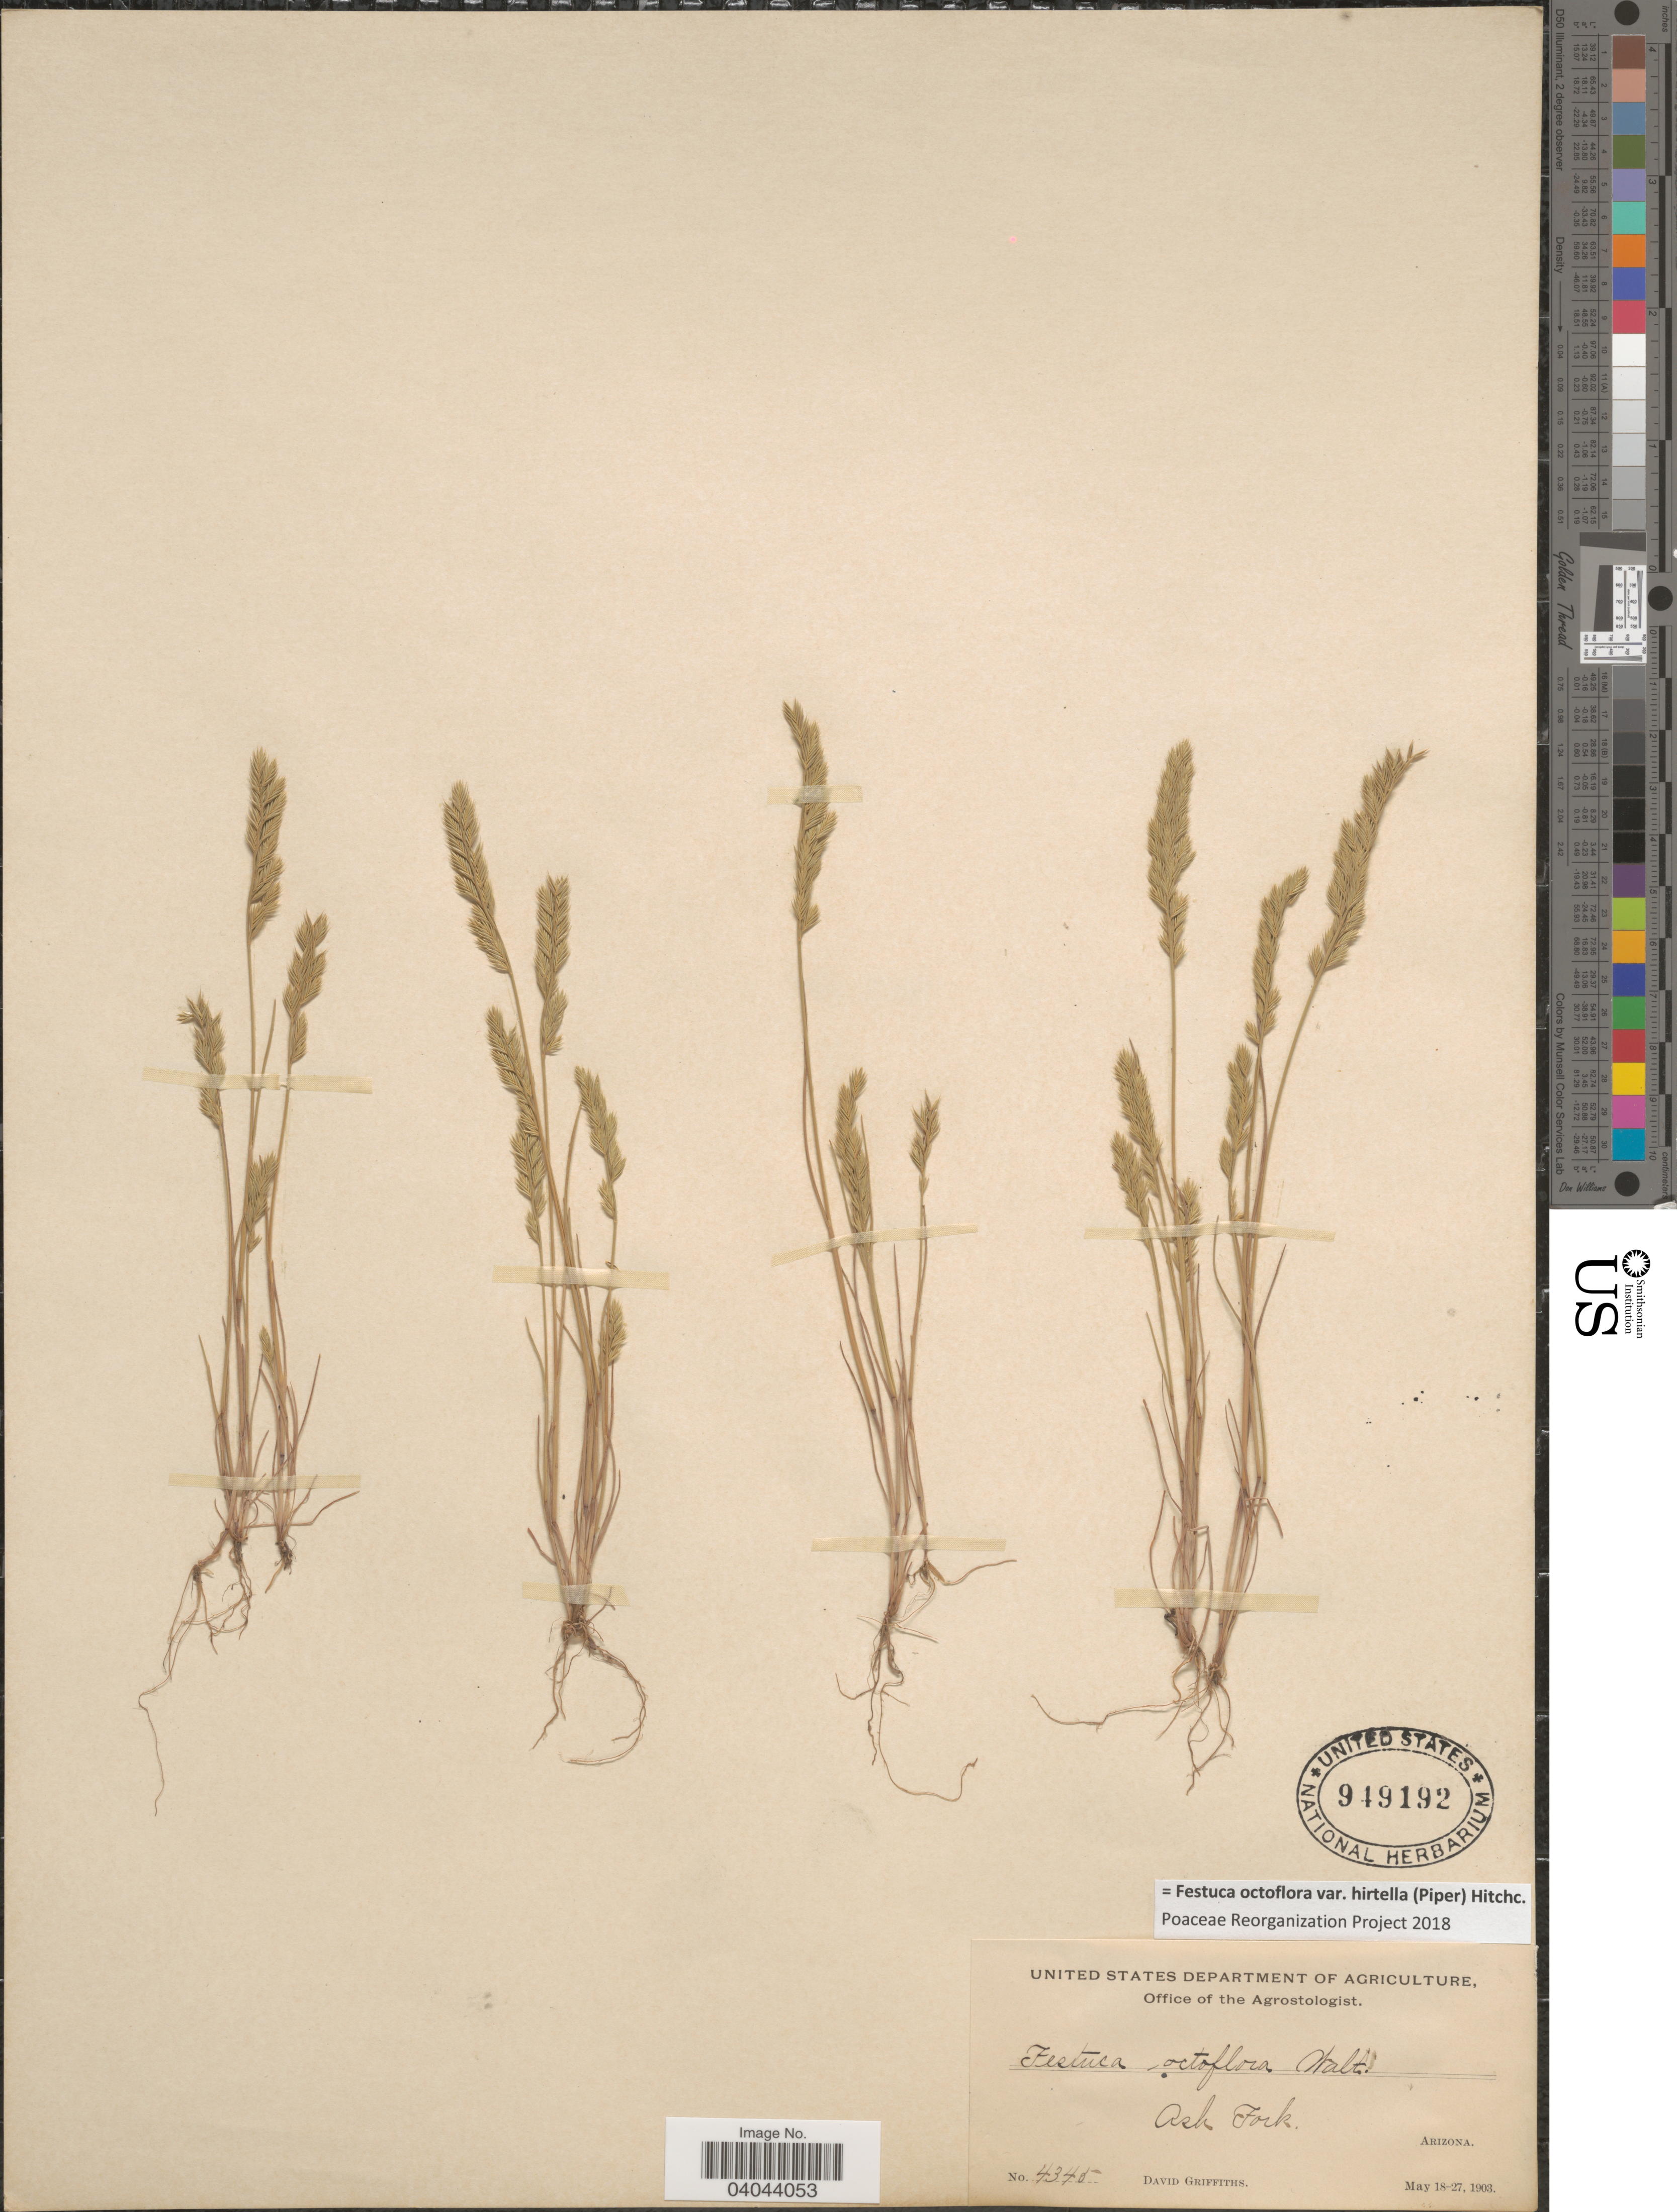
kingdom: Plantae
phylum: Tracheophyta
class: Liliopsida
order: Poales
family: Poaceae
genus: Festuca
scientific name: Festuca octoflora var. hirtella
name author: Piper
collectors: D. Griffiths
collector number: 4345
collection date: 1903-05-18/1903-05-27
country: United States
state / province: Arizona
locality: Ask Fork.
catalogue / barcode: US 949192